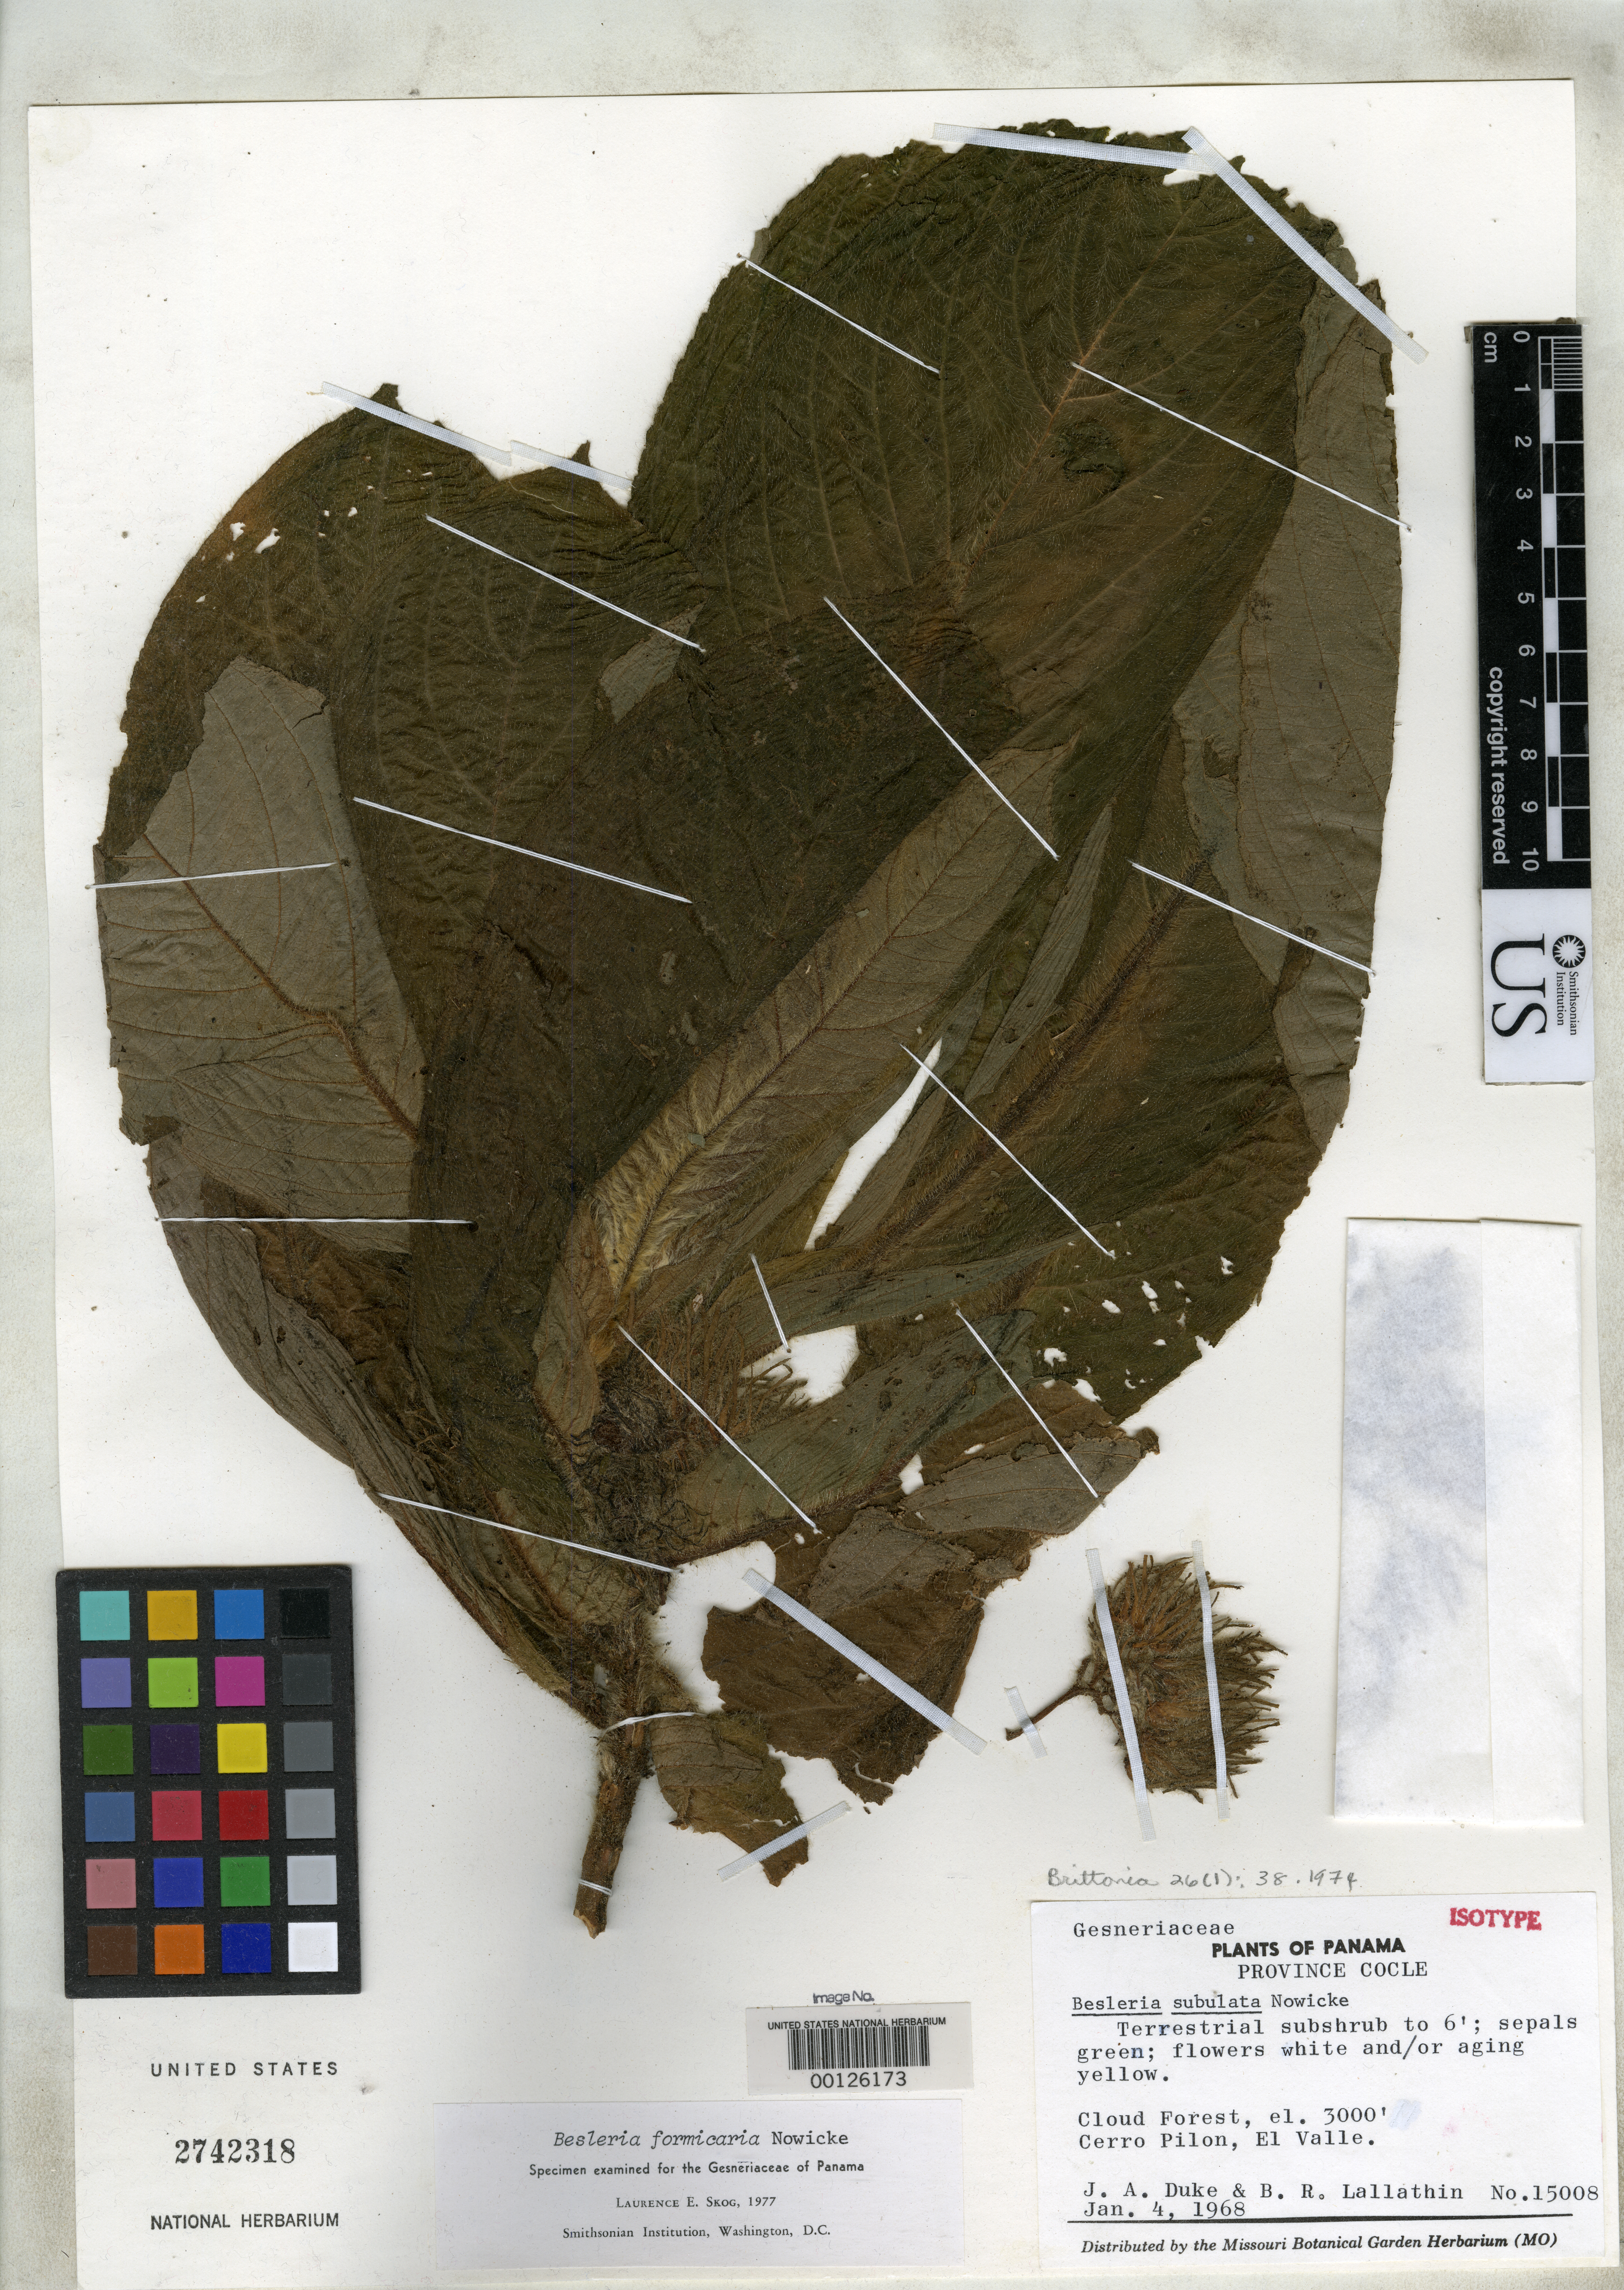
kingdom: Plantae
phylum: Tracheophyta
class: Magnoliopsida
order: Lamiales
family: Gesneriaceae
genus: Besleria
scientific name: Besleria subulata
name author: Nowicke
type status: Isotype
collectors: J. A. Duke & B. Lallathin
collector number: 15008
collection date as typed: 04 Jan 1968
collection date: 1968-01-04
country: Panama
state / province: Coclé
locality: Cerro Pilon, El Valle.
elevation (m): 914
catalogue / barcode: US 2742318